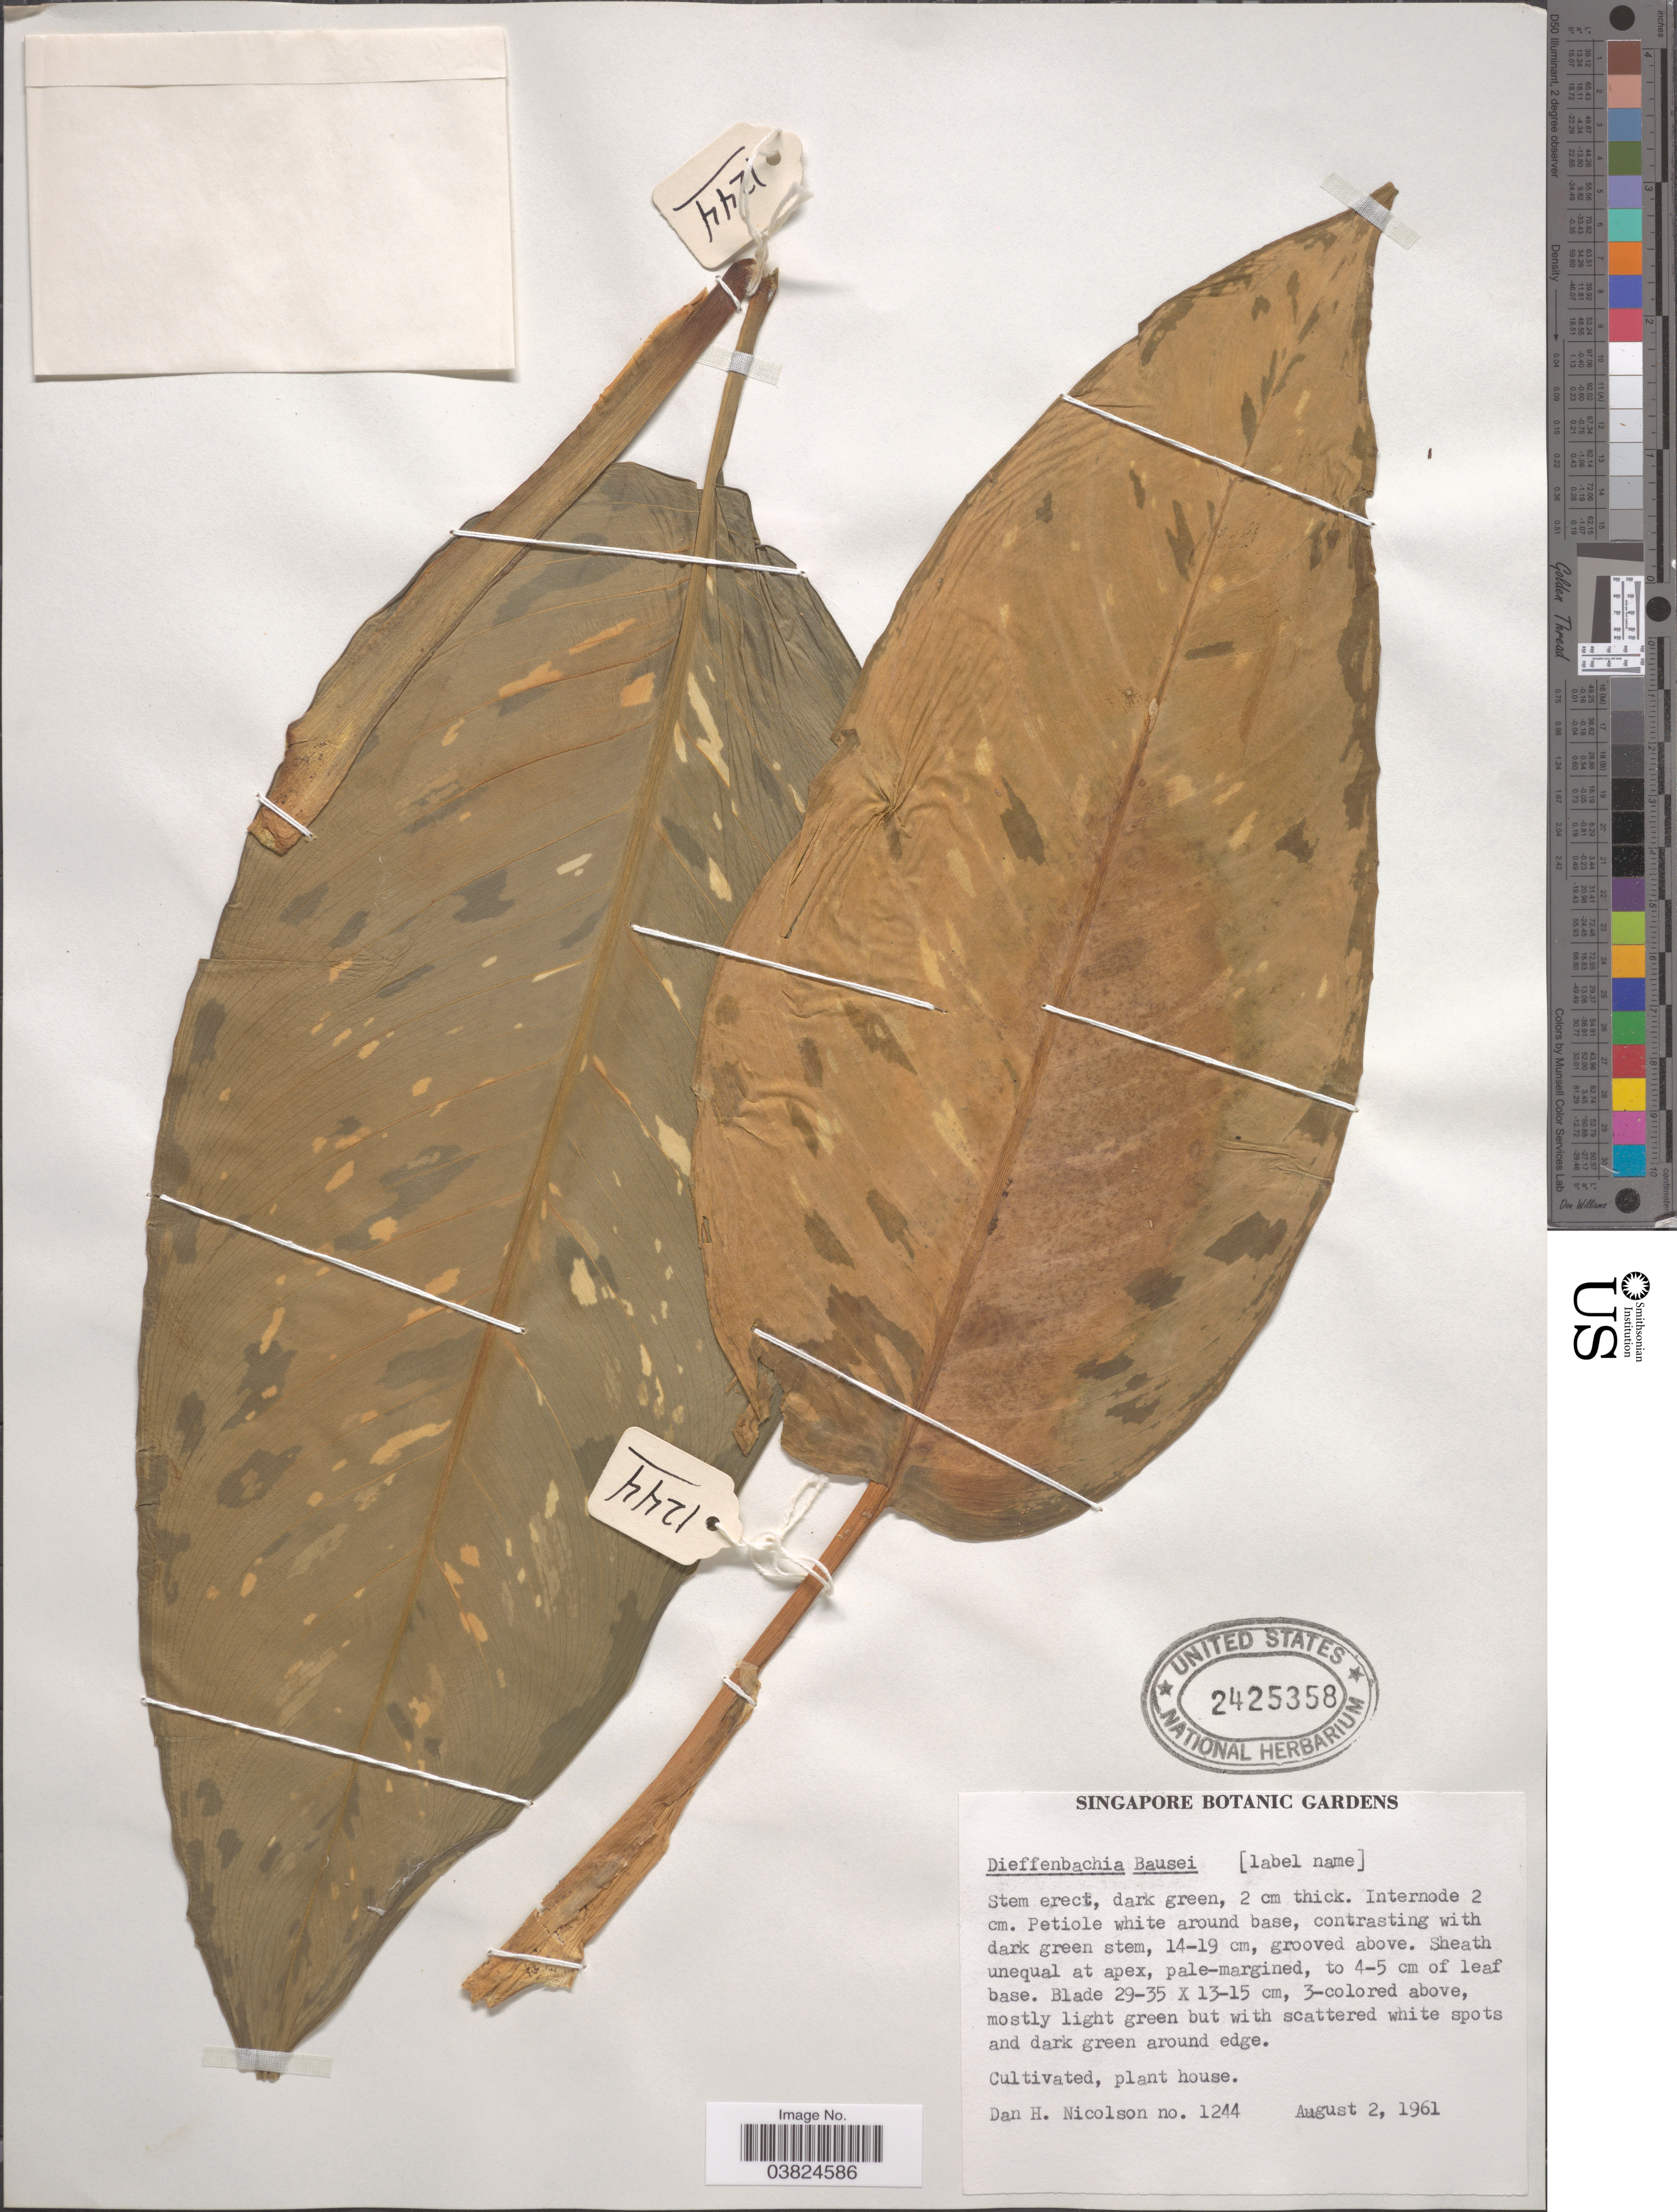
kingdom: Plantae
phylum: Tracheophyta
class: Liliopsida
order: Alismatales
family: Araceae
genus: Dieffenbachia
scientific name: Dieffenbachia bausei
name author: Regel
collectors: D. H. Nicolson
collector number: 1244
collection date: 1961-08-02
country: Singapore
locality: Singapore Botanic Gardens. Plant house.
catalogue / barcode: US 2425358